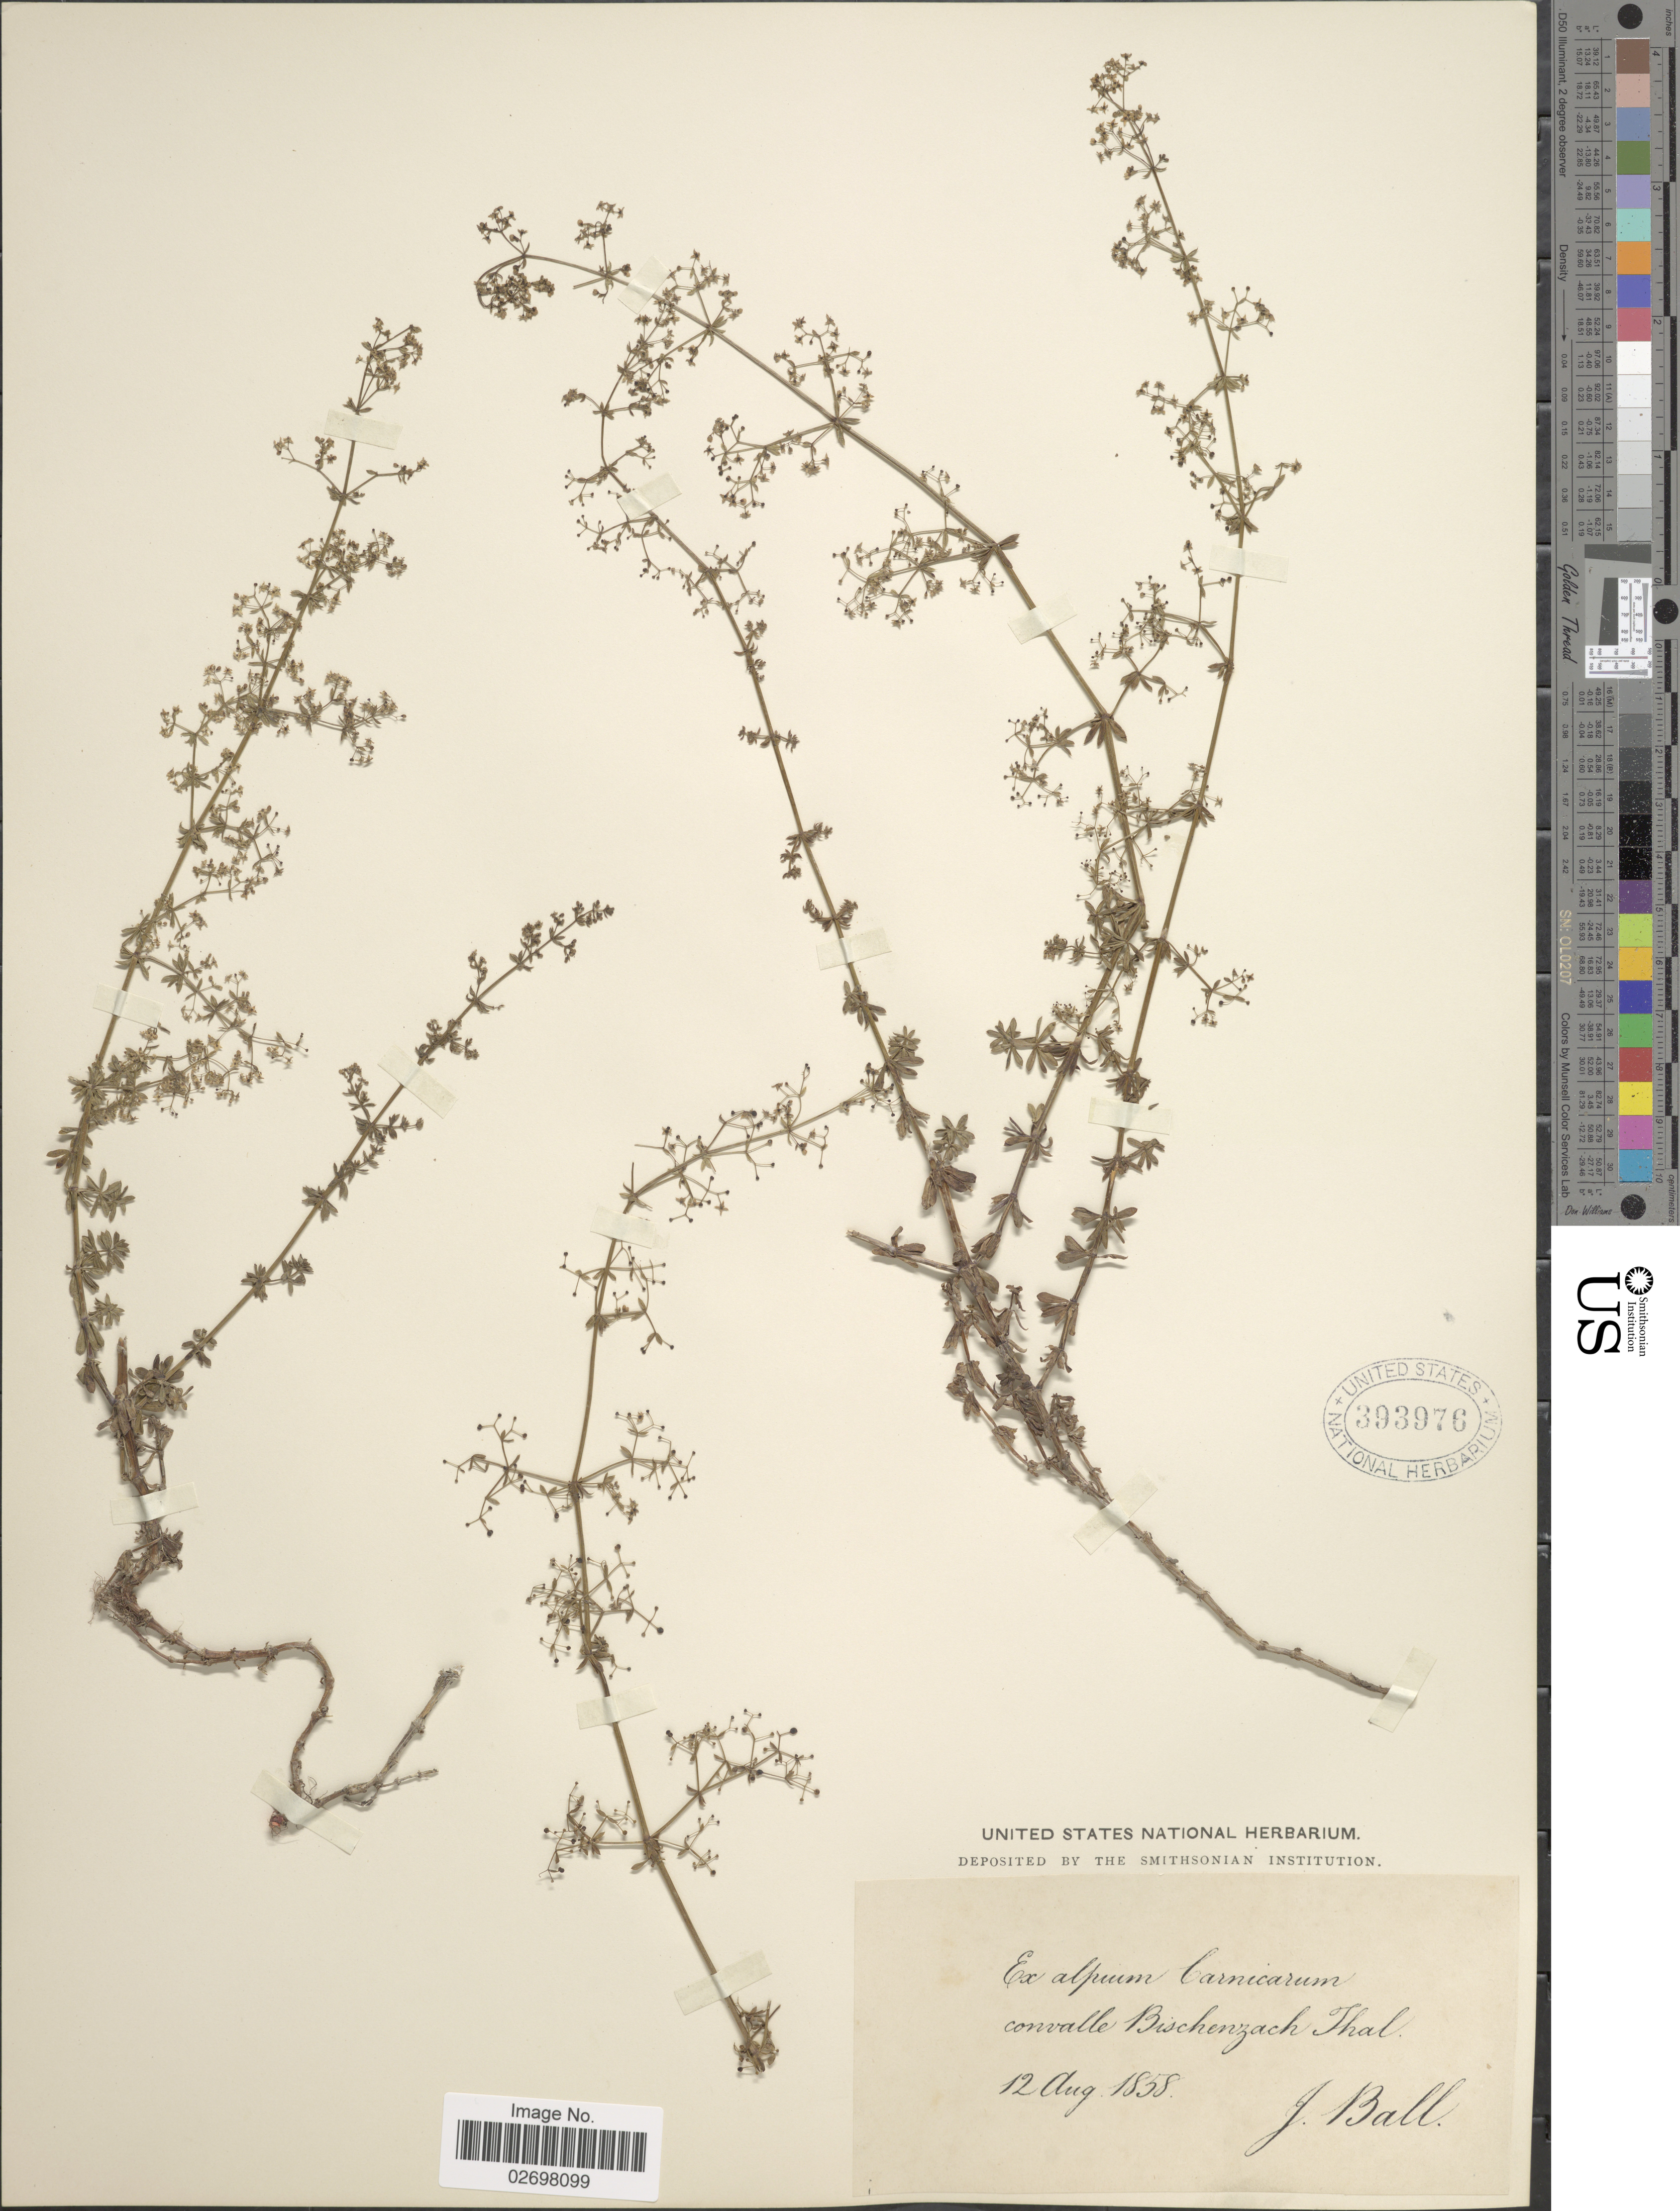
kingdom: Plantae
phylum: Tracheophyta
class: Magnoliopsida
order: Gentianales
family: Rubiaceae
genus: Galium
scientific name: Galium sp.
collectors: J. Ball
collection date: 1858-08-12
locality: Alpium Carnicarum convalle Bischenzach Thal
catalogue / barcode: US 393976